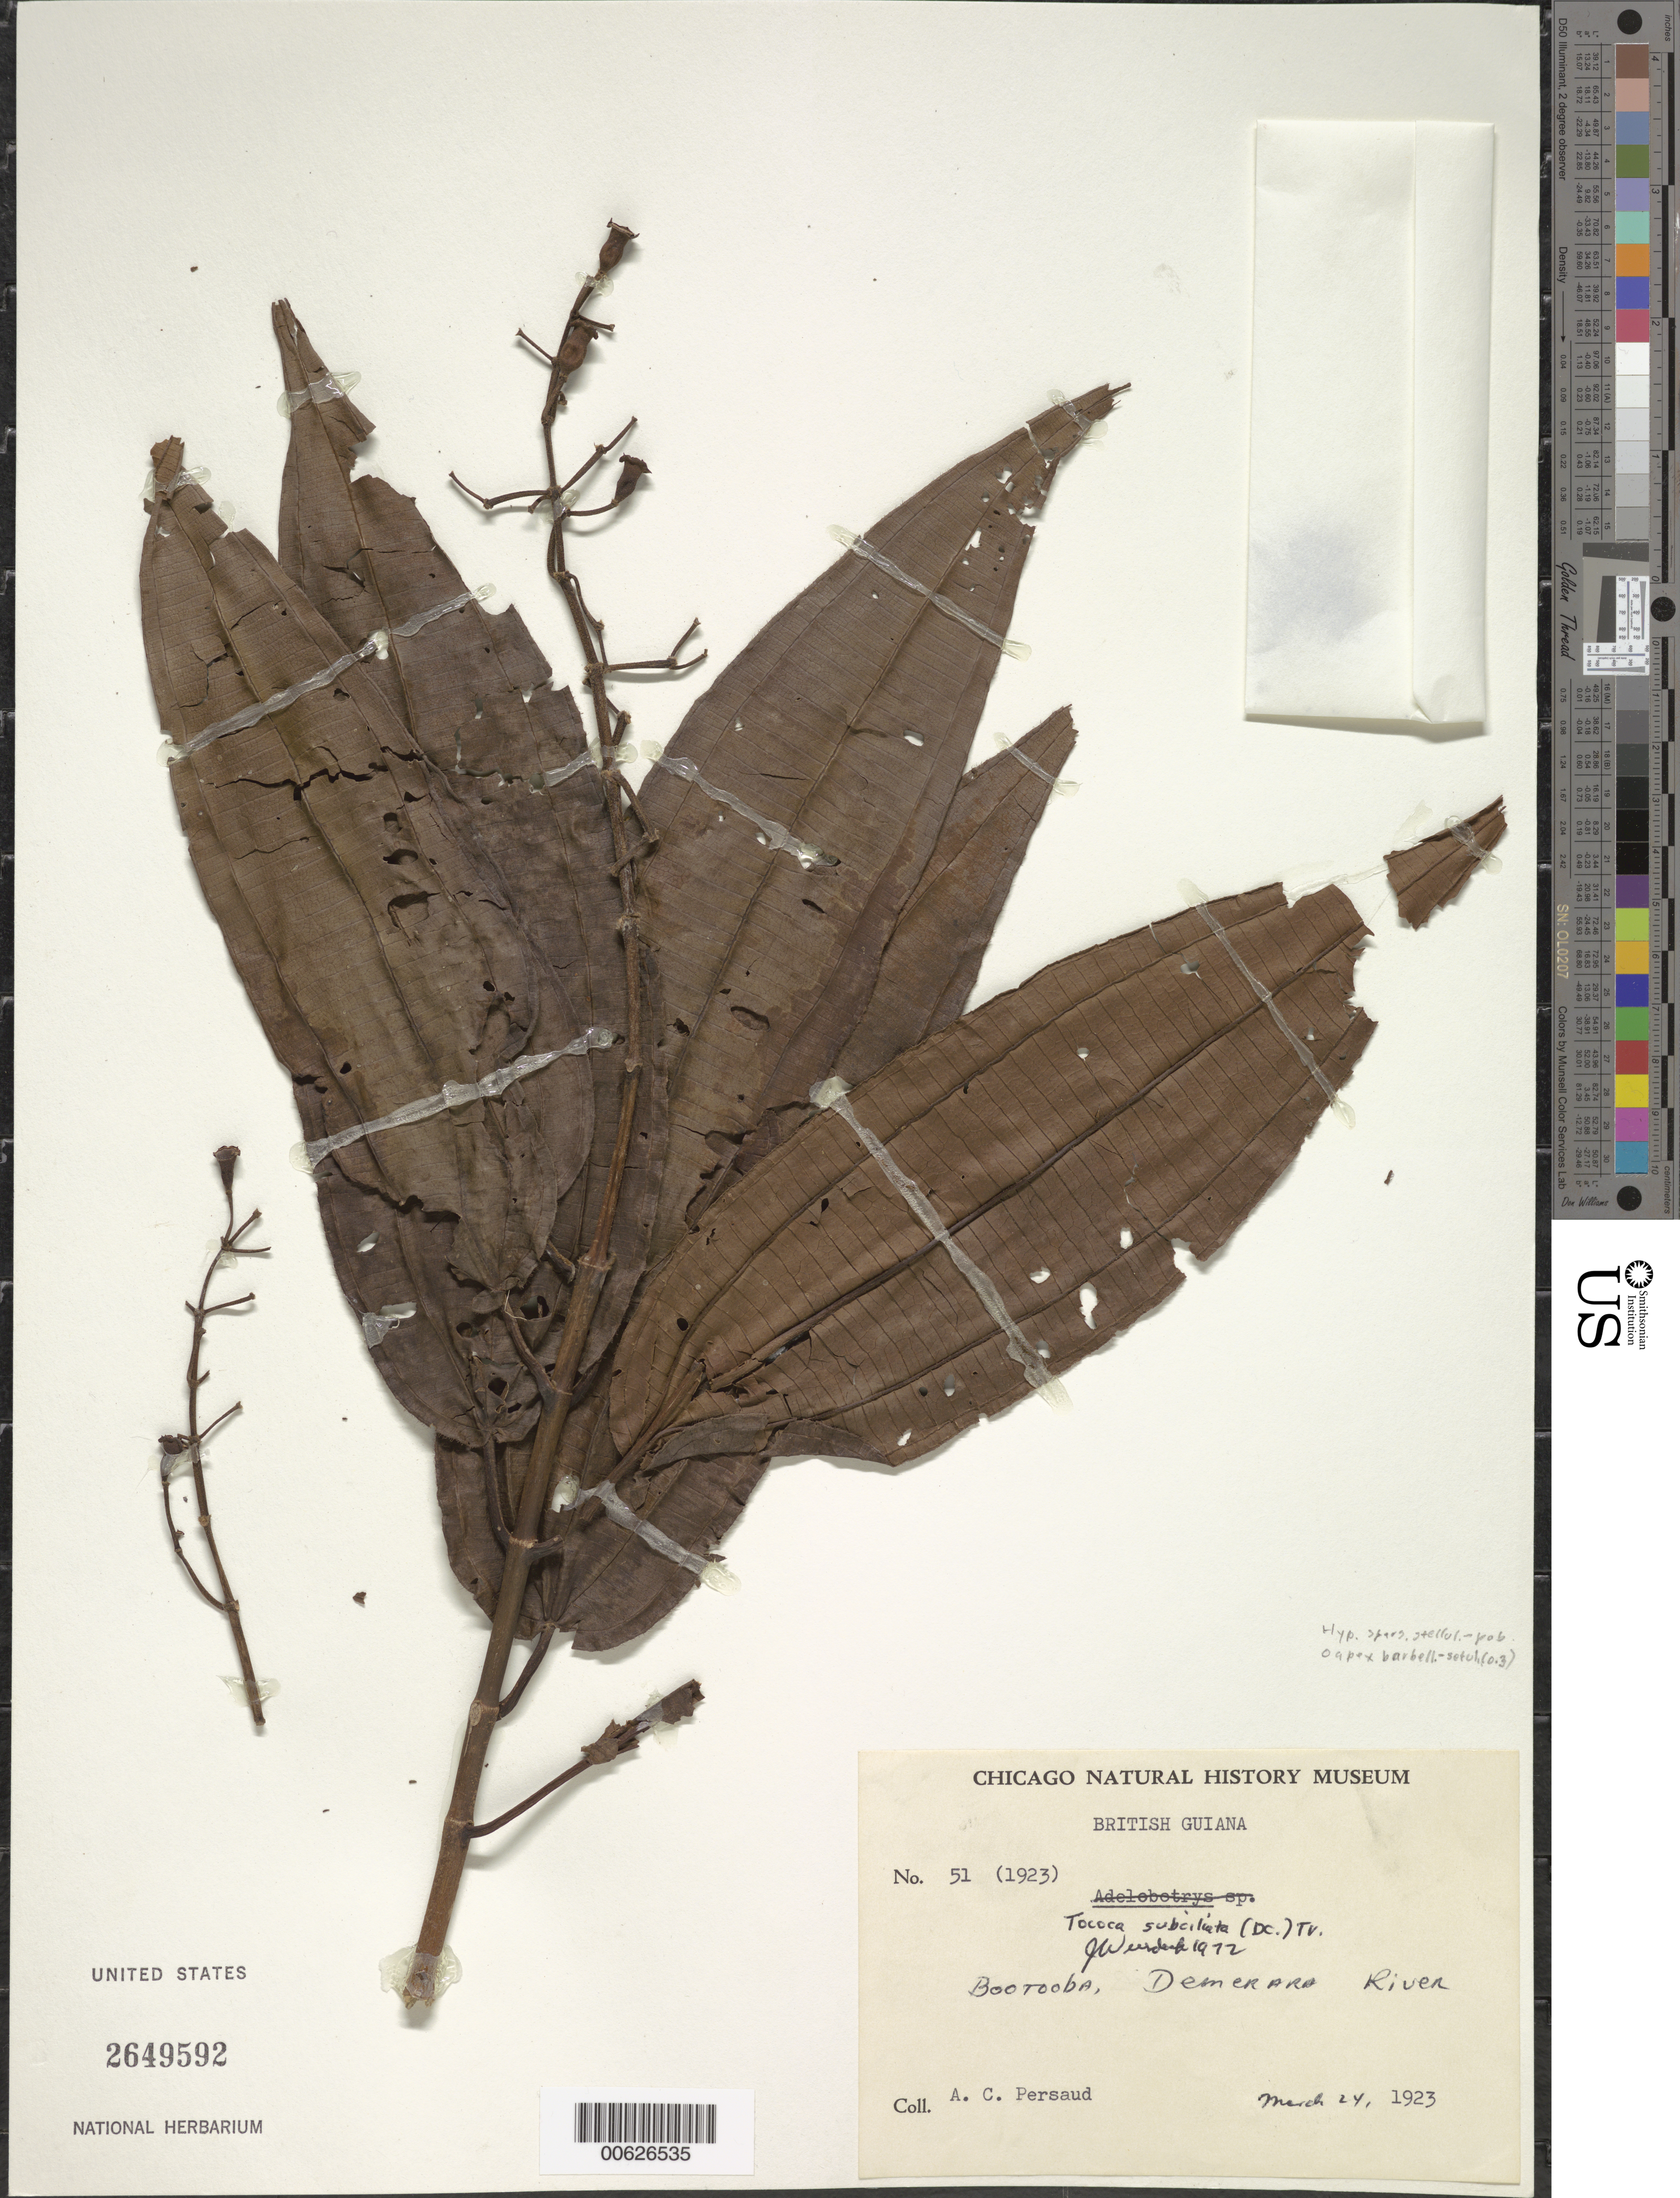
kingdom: Plantae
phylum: Tracheophyta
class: Magnoliopsida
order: Myrtales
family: Melastomataceae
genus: Tococa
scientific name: Tococa subciliata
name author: (DC.) Triana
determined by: Wurdack, John J., (US), US (UNITED STATES)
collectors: A. Persaud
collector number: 51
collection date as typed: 24-Mar-23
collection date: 1923-03-24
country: Guyana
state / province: U. Demerara-Berbice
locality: Bootooba, Demerara R.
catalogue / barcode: US 2649592